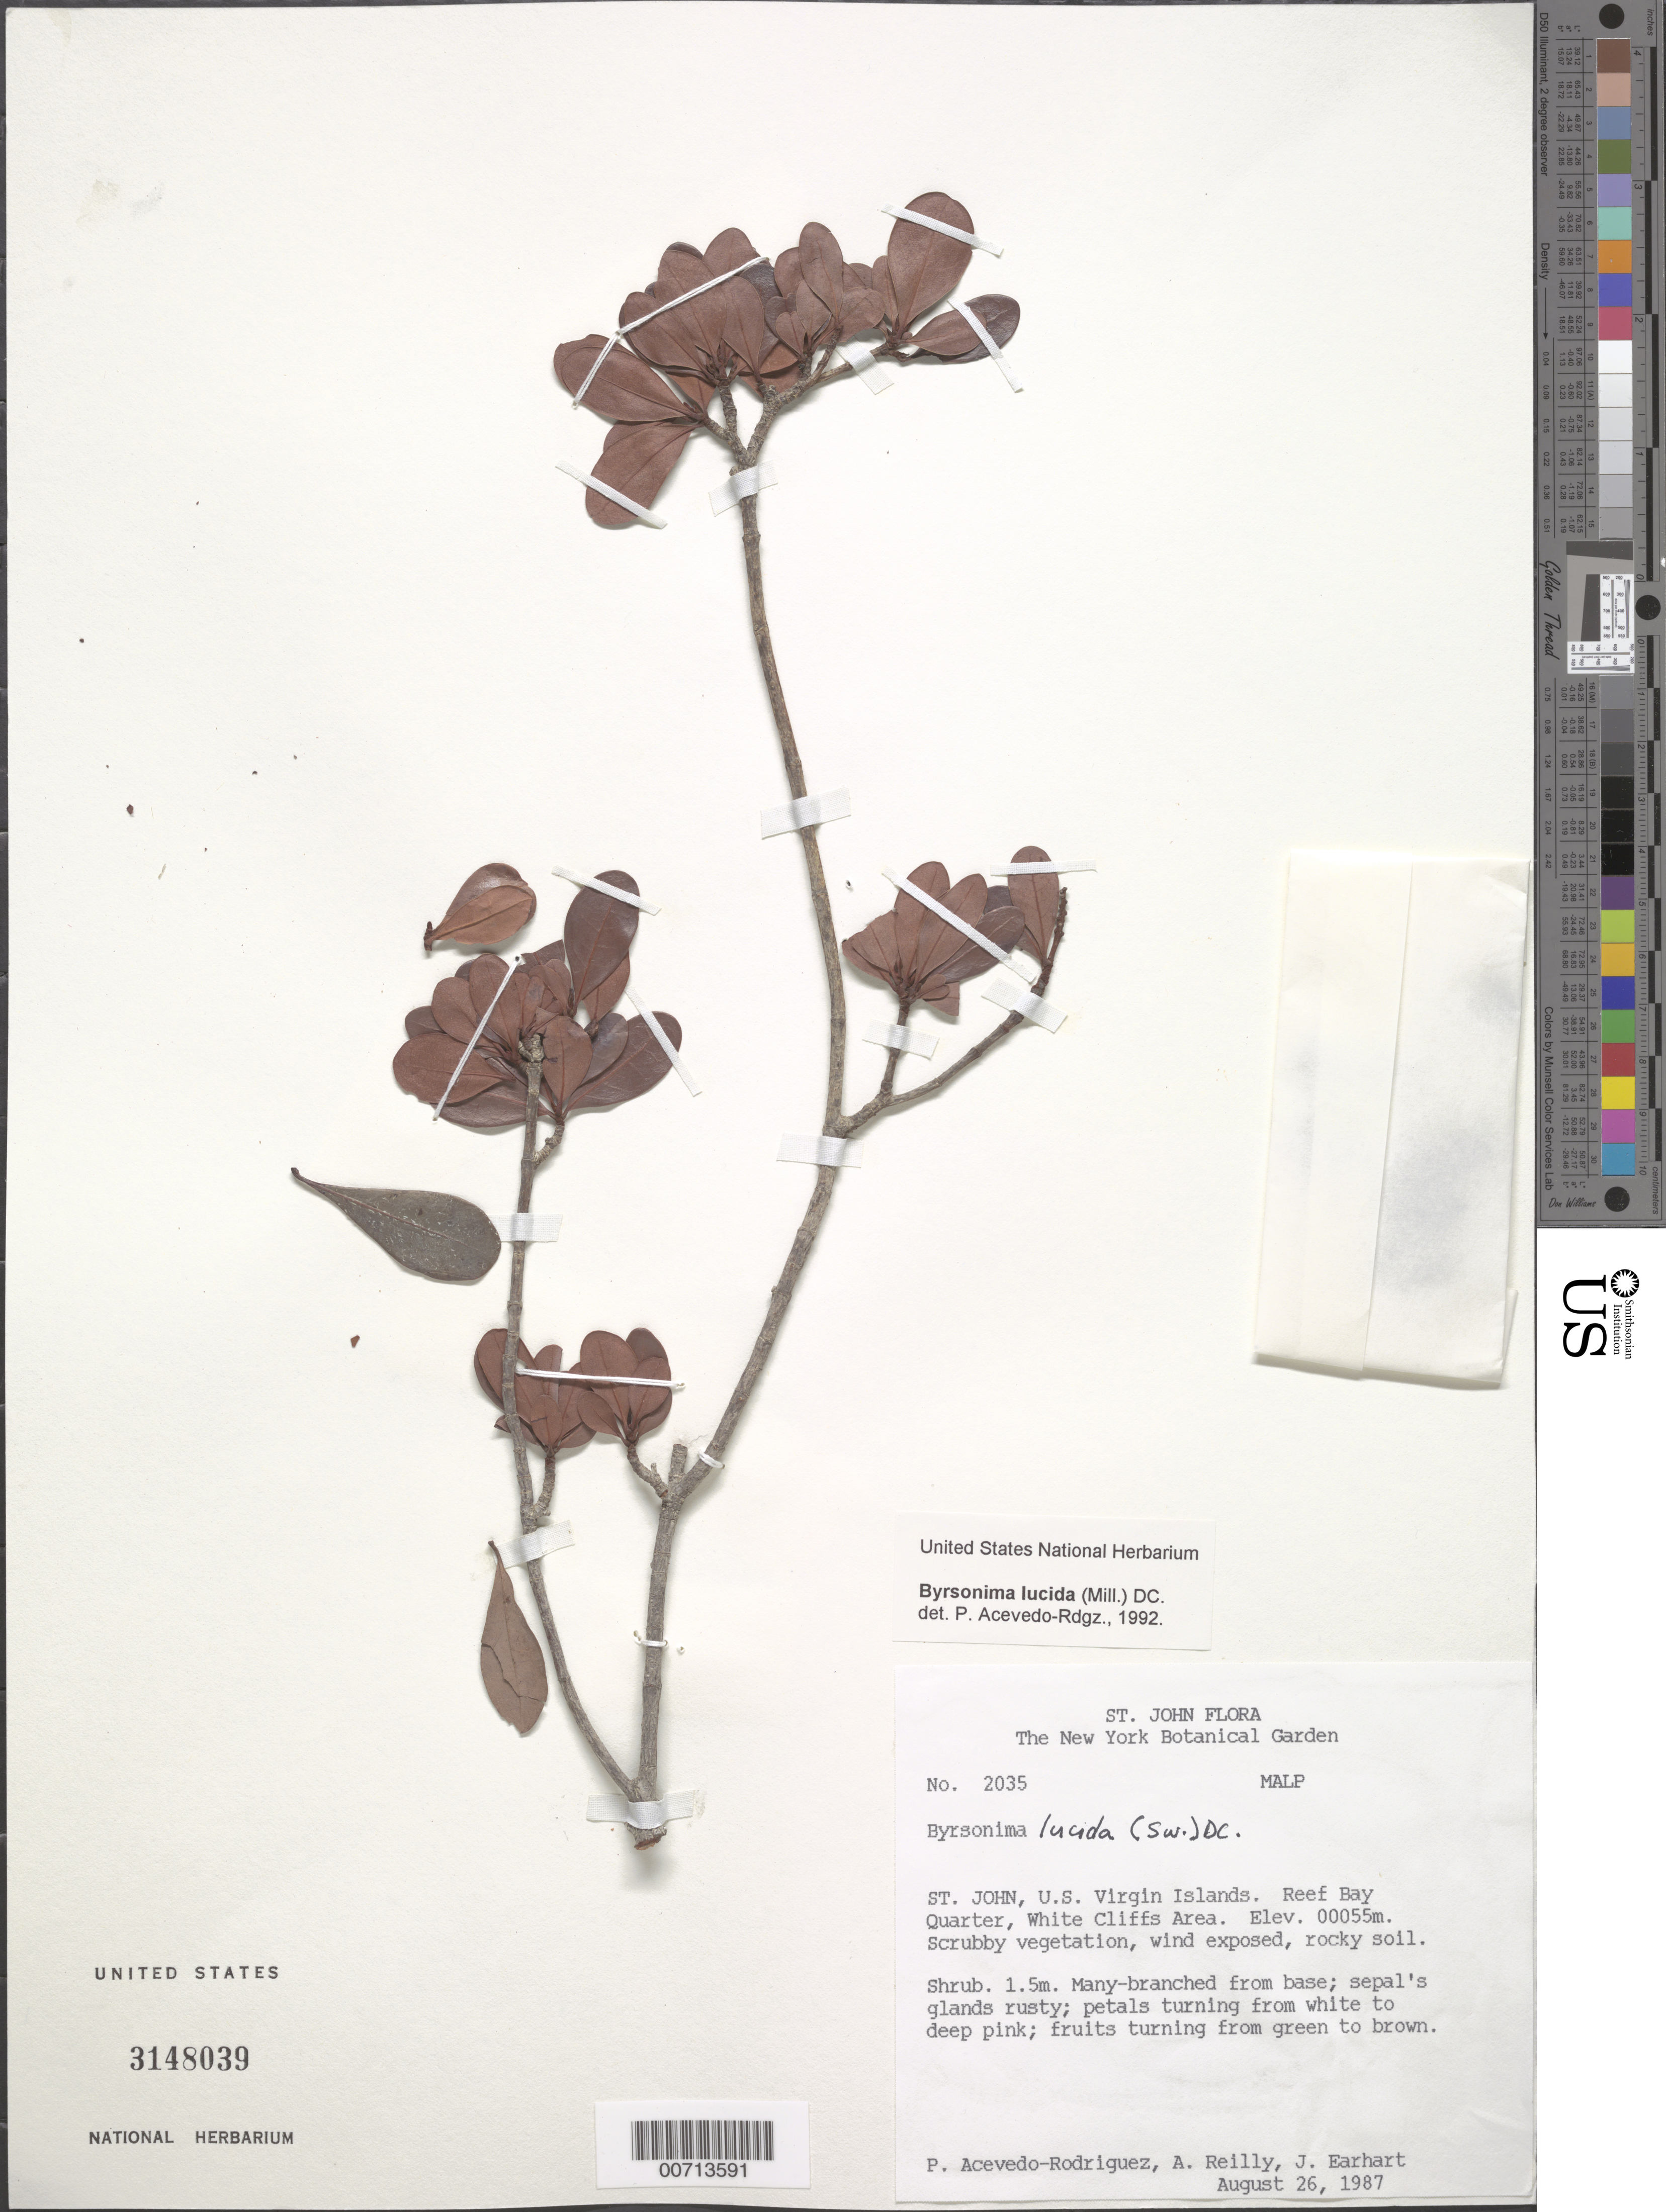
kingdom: Plantae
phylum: Tracheophyta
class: Magnoliopsida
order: Malpighiales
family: Malpighiaceae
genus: Byrsonima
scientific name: Byrsonima lucida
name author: (Mill.) DC.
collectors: P. Acevedo-Rodr., A. Reilly & J. Earhart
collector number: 2035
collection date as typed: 26 Aug 1987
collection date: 1987-08-26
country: U.S. Virgin Islands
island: St. John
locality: Reef Bay Quarter; White Cliffs area.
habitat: Scrubby vegetation, wind exposed, rocky soil.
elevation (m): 55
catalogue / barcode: US 3148039